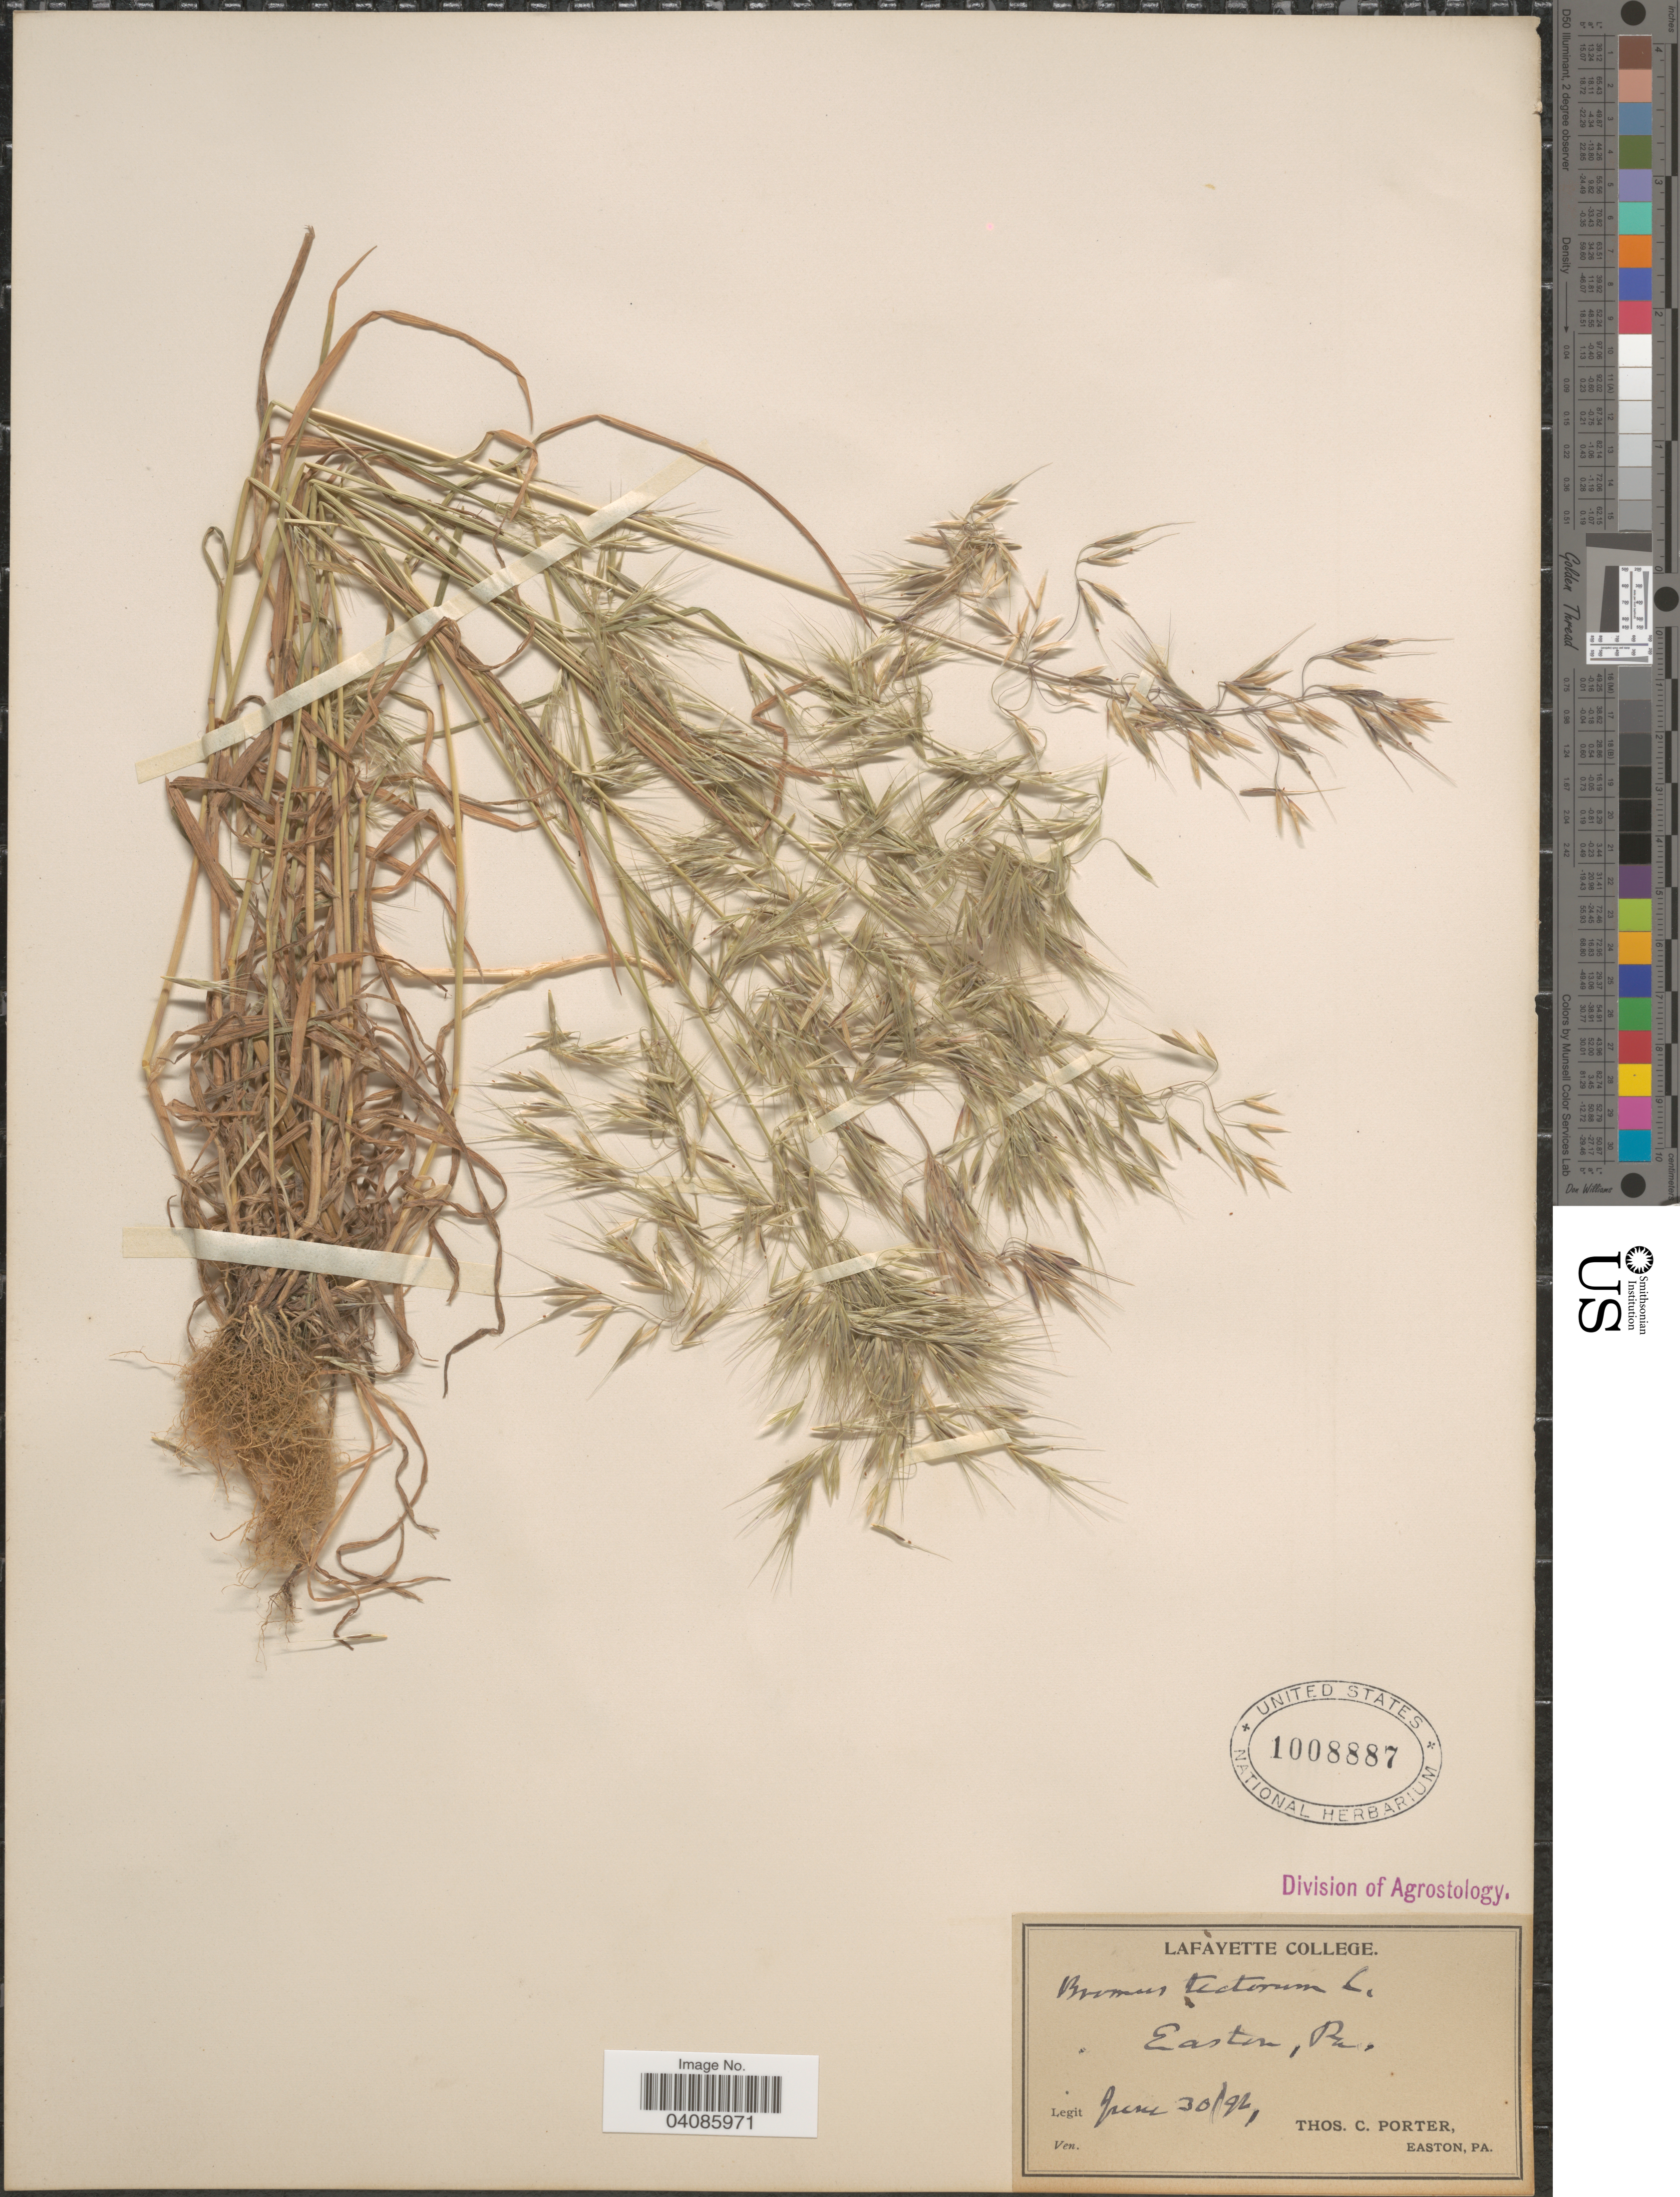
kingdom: Plantae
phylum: Tracheophyta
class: Liliopsida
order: Poales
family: Poaceae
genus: Bromus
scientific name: Bromus tectorum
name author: L.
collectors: T. Porter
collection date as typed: Transcribed d/m/y: 30/6/92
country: United States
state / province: Pennsylvania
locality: Easton.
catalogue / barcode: US 1008887